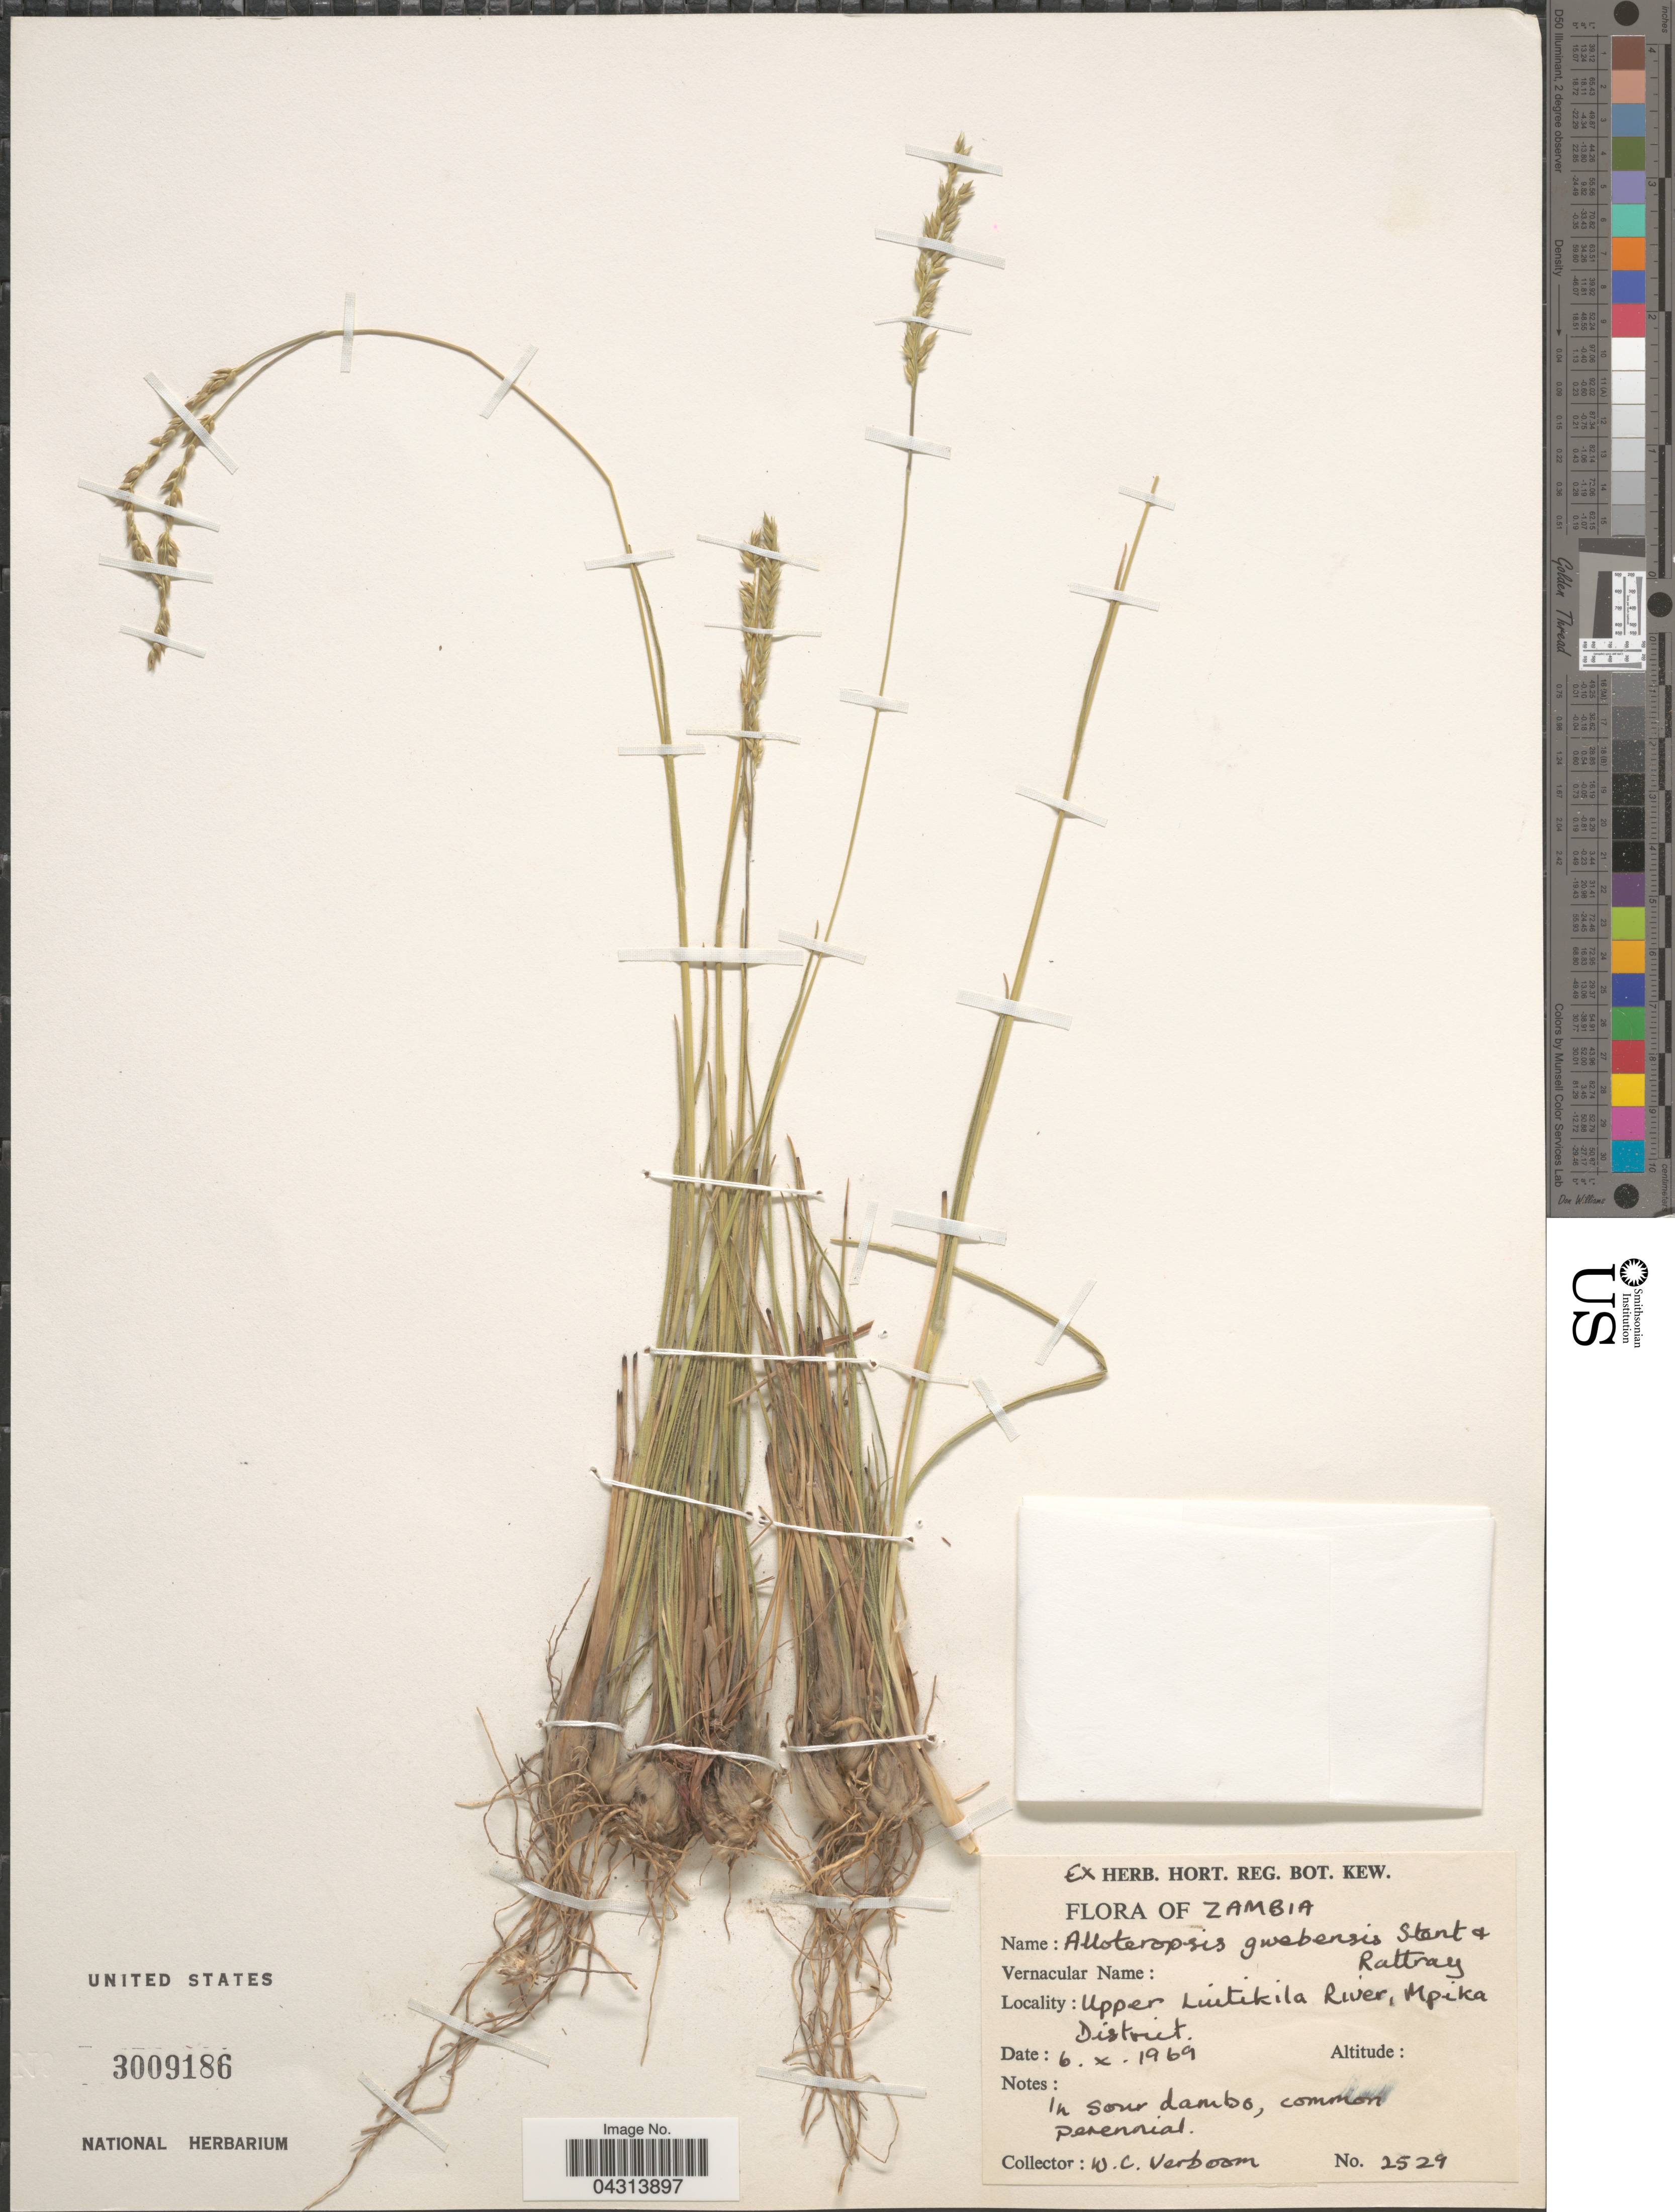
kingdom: Plantae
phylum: Tracheophyta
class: Liliopsida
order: Poales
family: Poaceae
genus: Alloteropsis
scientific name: Alloteropsis semialata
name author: (R. Br.) Hitchc.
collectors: W. Verboom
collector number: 2529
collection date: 1969-10-06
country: Zambia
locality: Upper Luitikila River, Mpika District.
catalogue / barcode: US 3009186